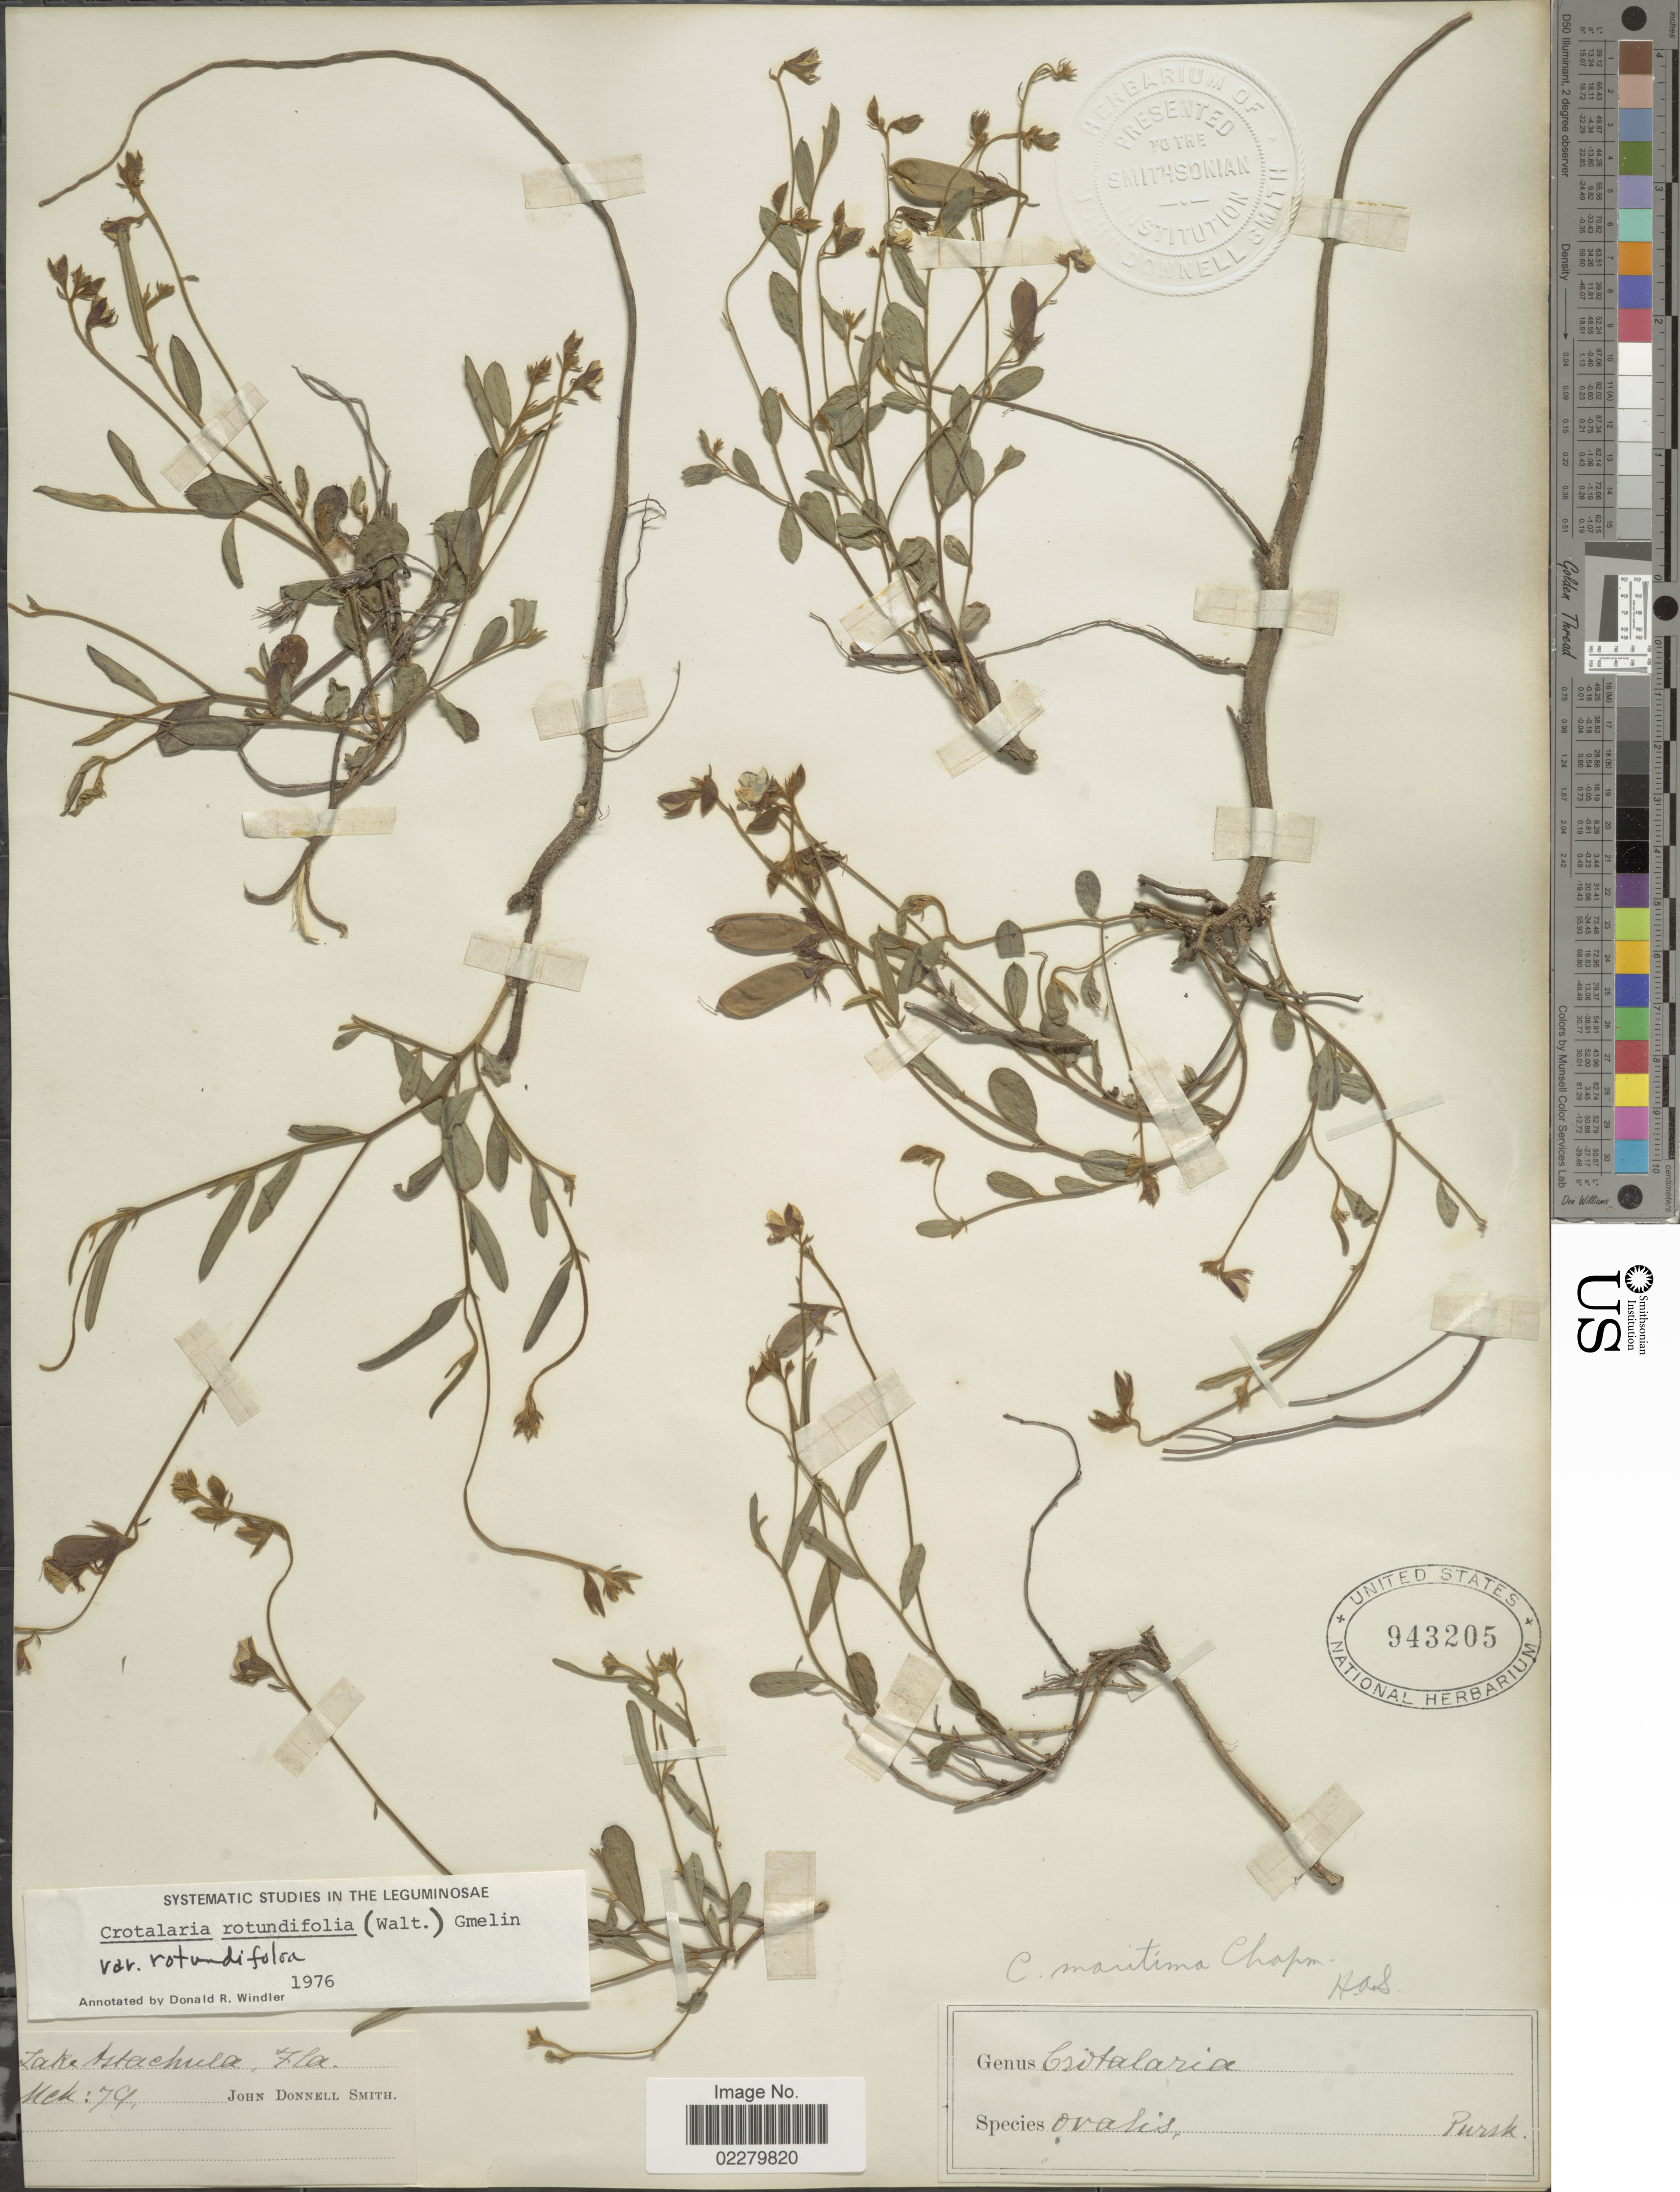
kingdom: Plantae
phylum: Tracheophyta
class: Magnoliopsida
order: Fabales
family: Fabaceae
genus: Crotalaria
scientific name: Crotalaria rotundifolia var. rotundifolia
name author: (Walter) J.F. Gmel.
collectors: J. Donnell Smith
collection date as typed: Transcribed d/m/y: /3/79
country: United States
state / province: Florida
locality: Lake Astachula, Fla.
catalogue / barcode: US 943205